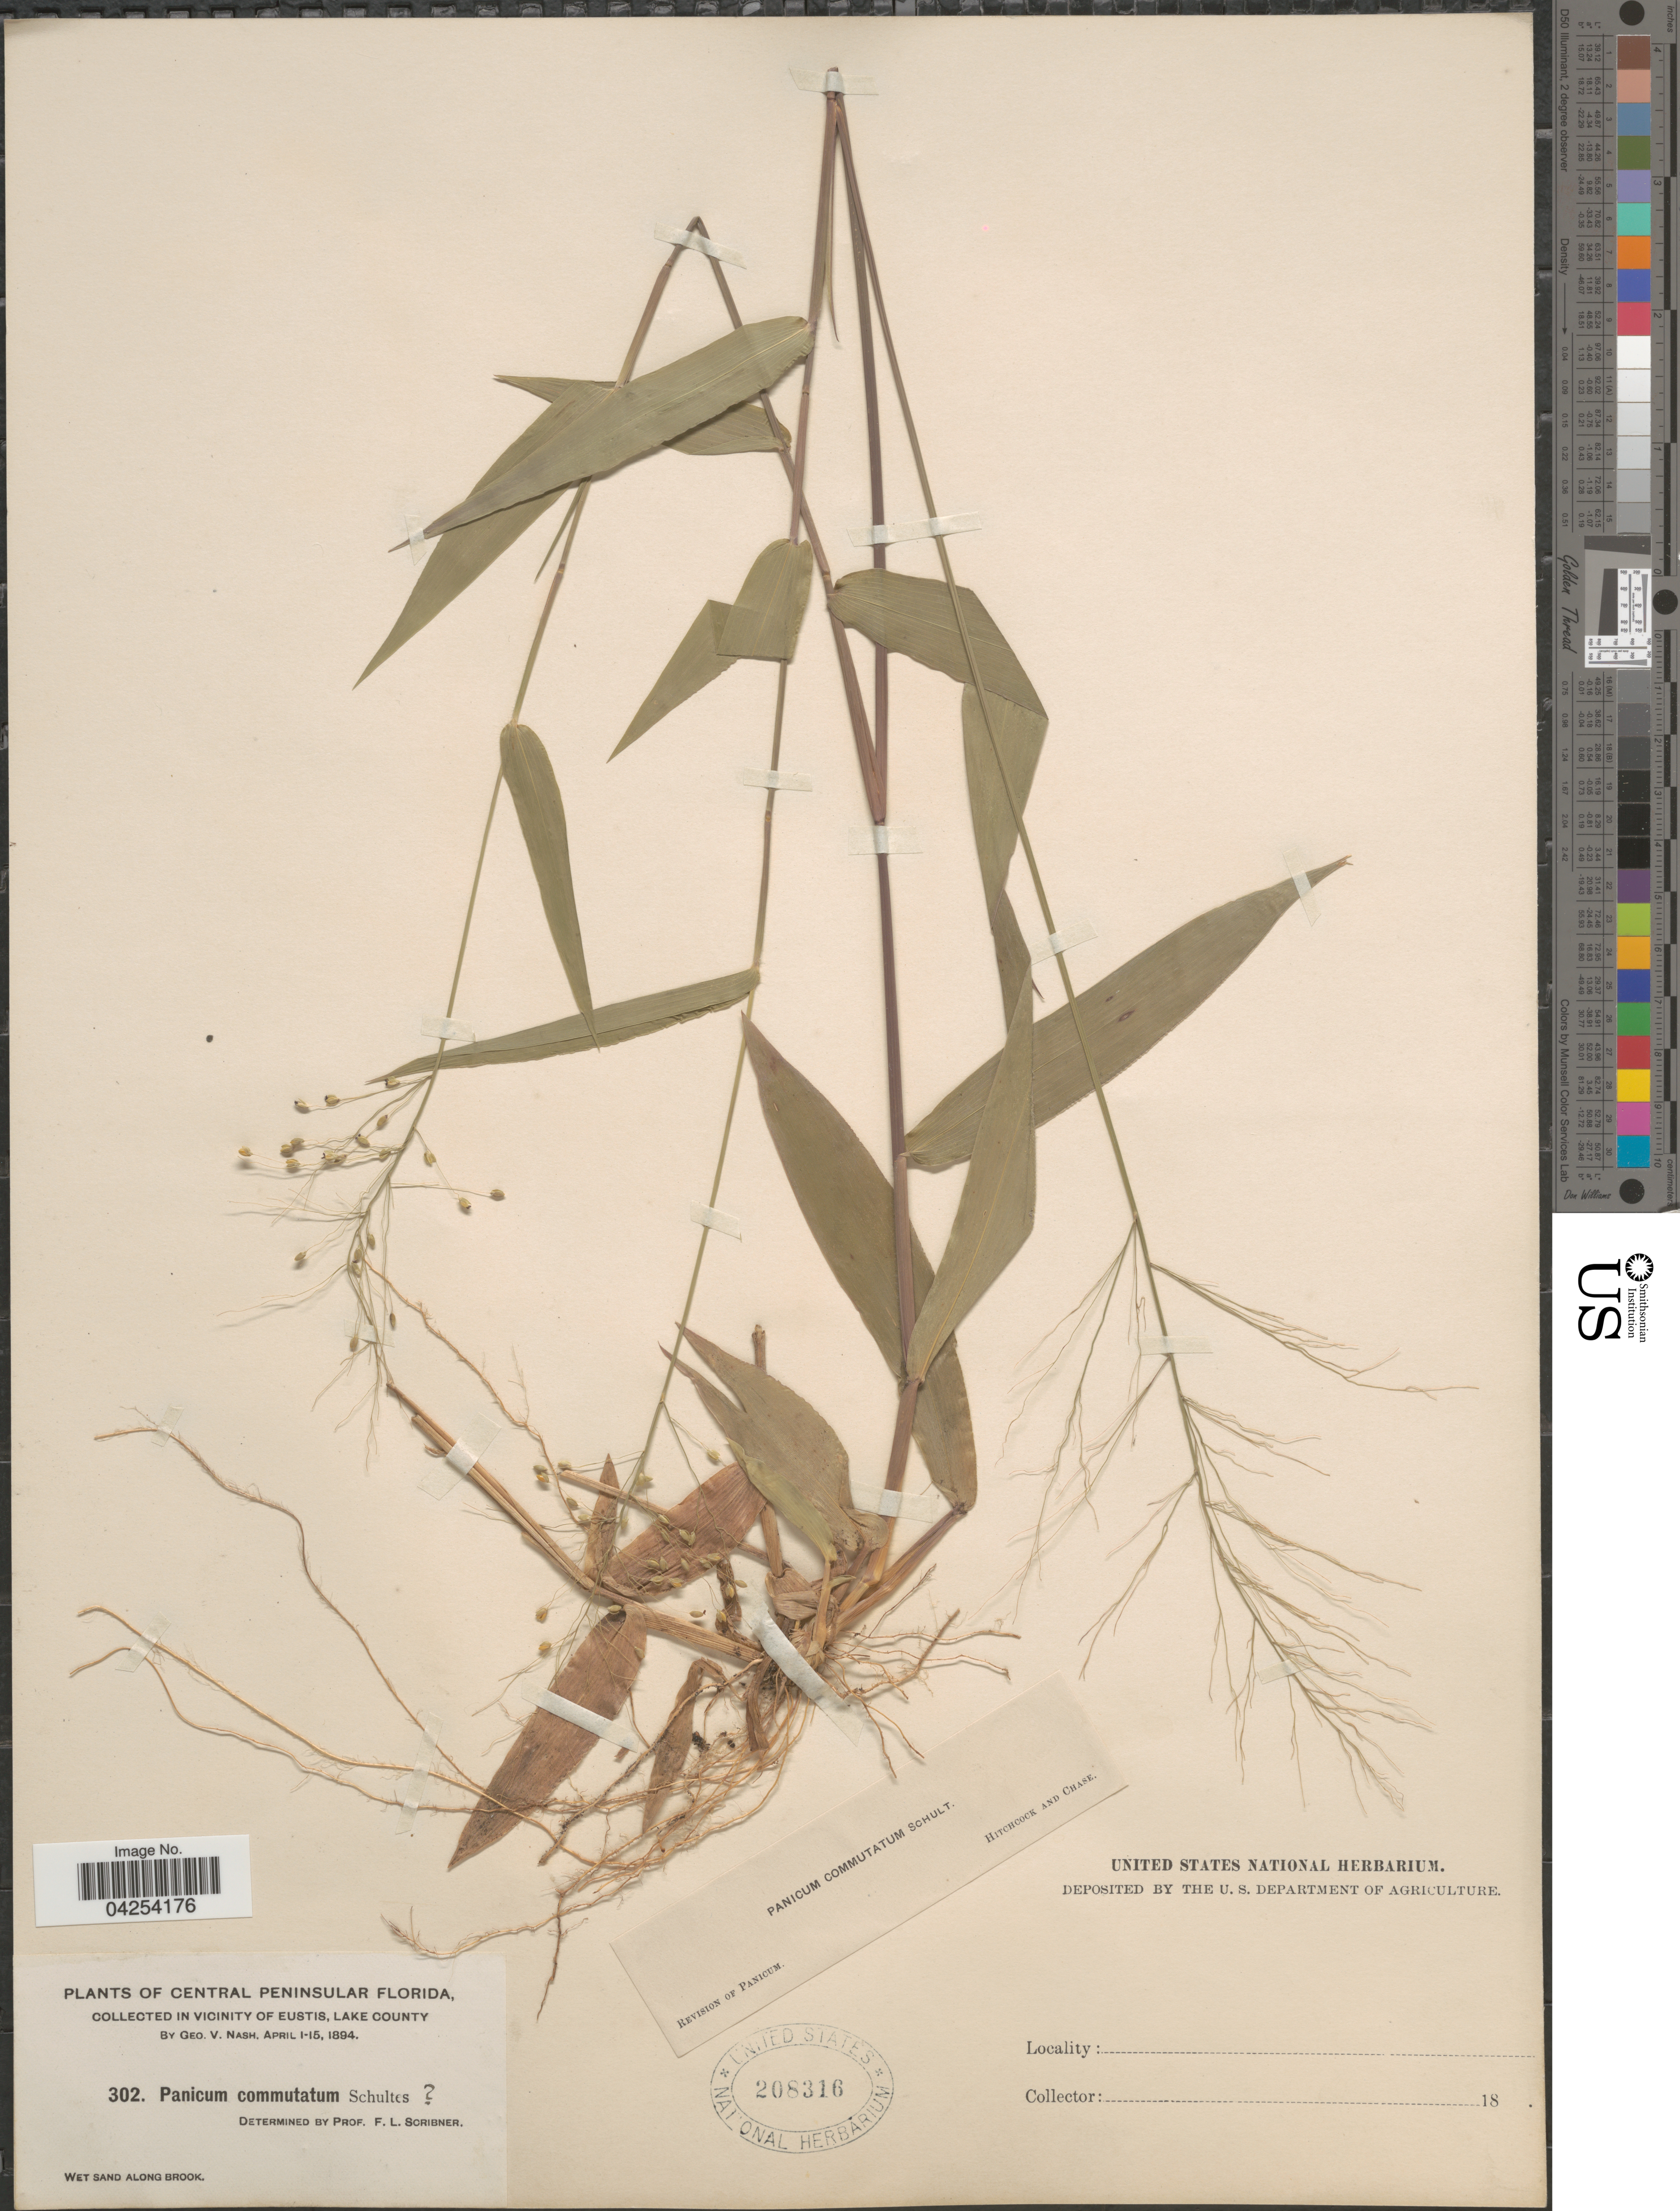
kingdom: Plantae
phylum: Tracheophyta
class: Liliopsida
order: Poales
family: Poaceae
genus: Dichanthelium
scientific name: Dichanthelium commutatum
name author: (Schult.) Gould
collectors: G. V. Nash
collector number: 302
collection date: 1894-04-01/1894-04-15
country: United States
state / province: Florida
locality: Central Peninsular Florida, in vicinity of Eustis, Lake County.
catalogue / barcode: US 208316